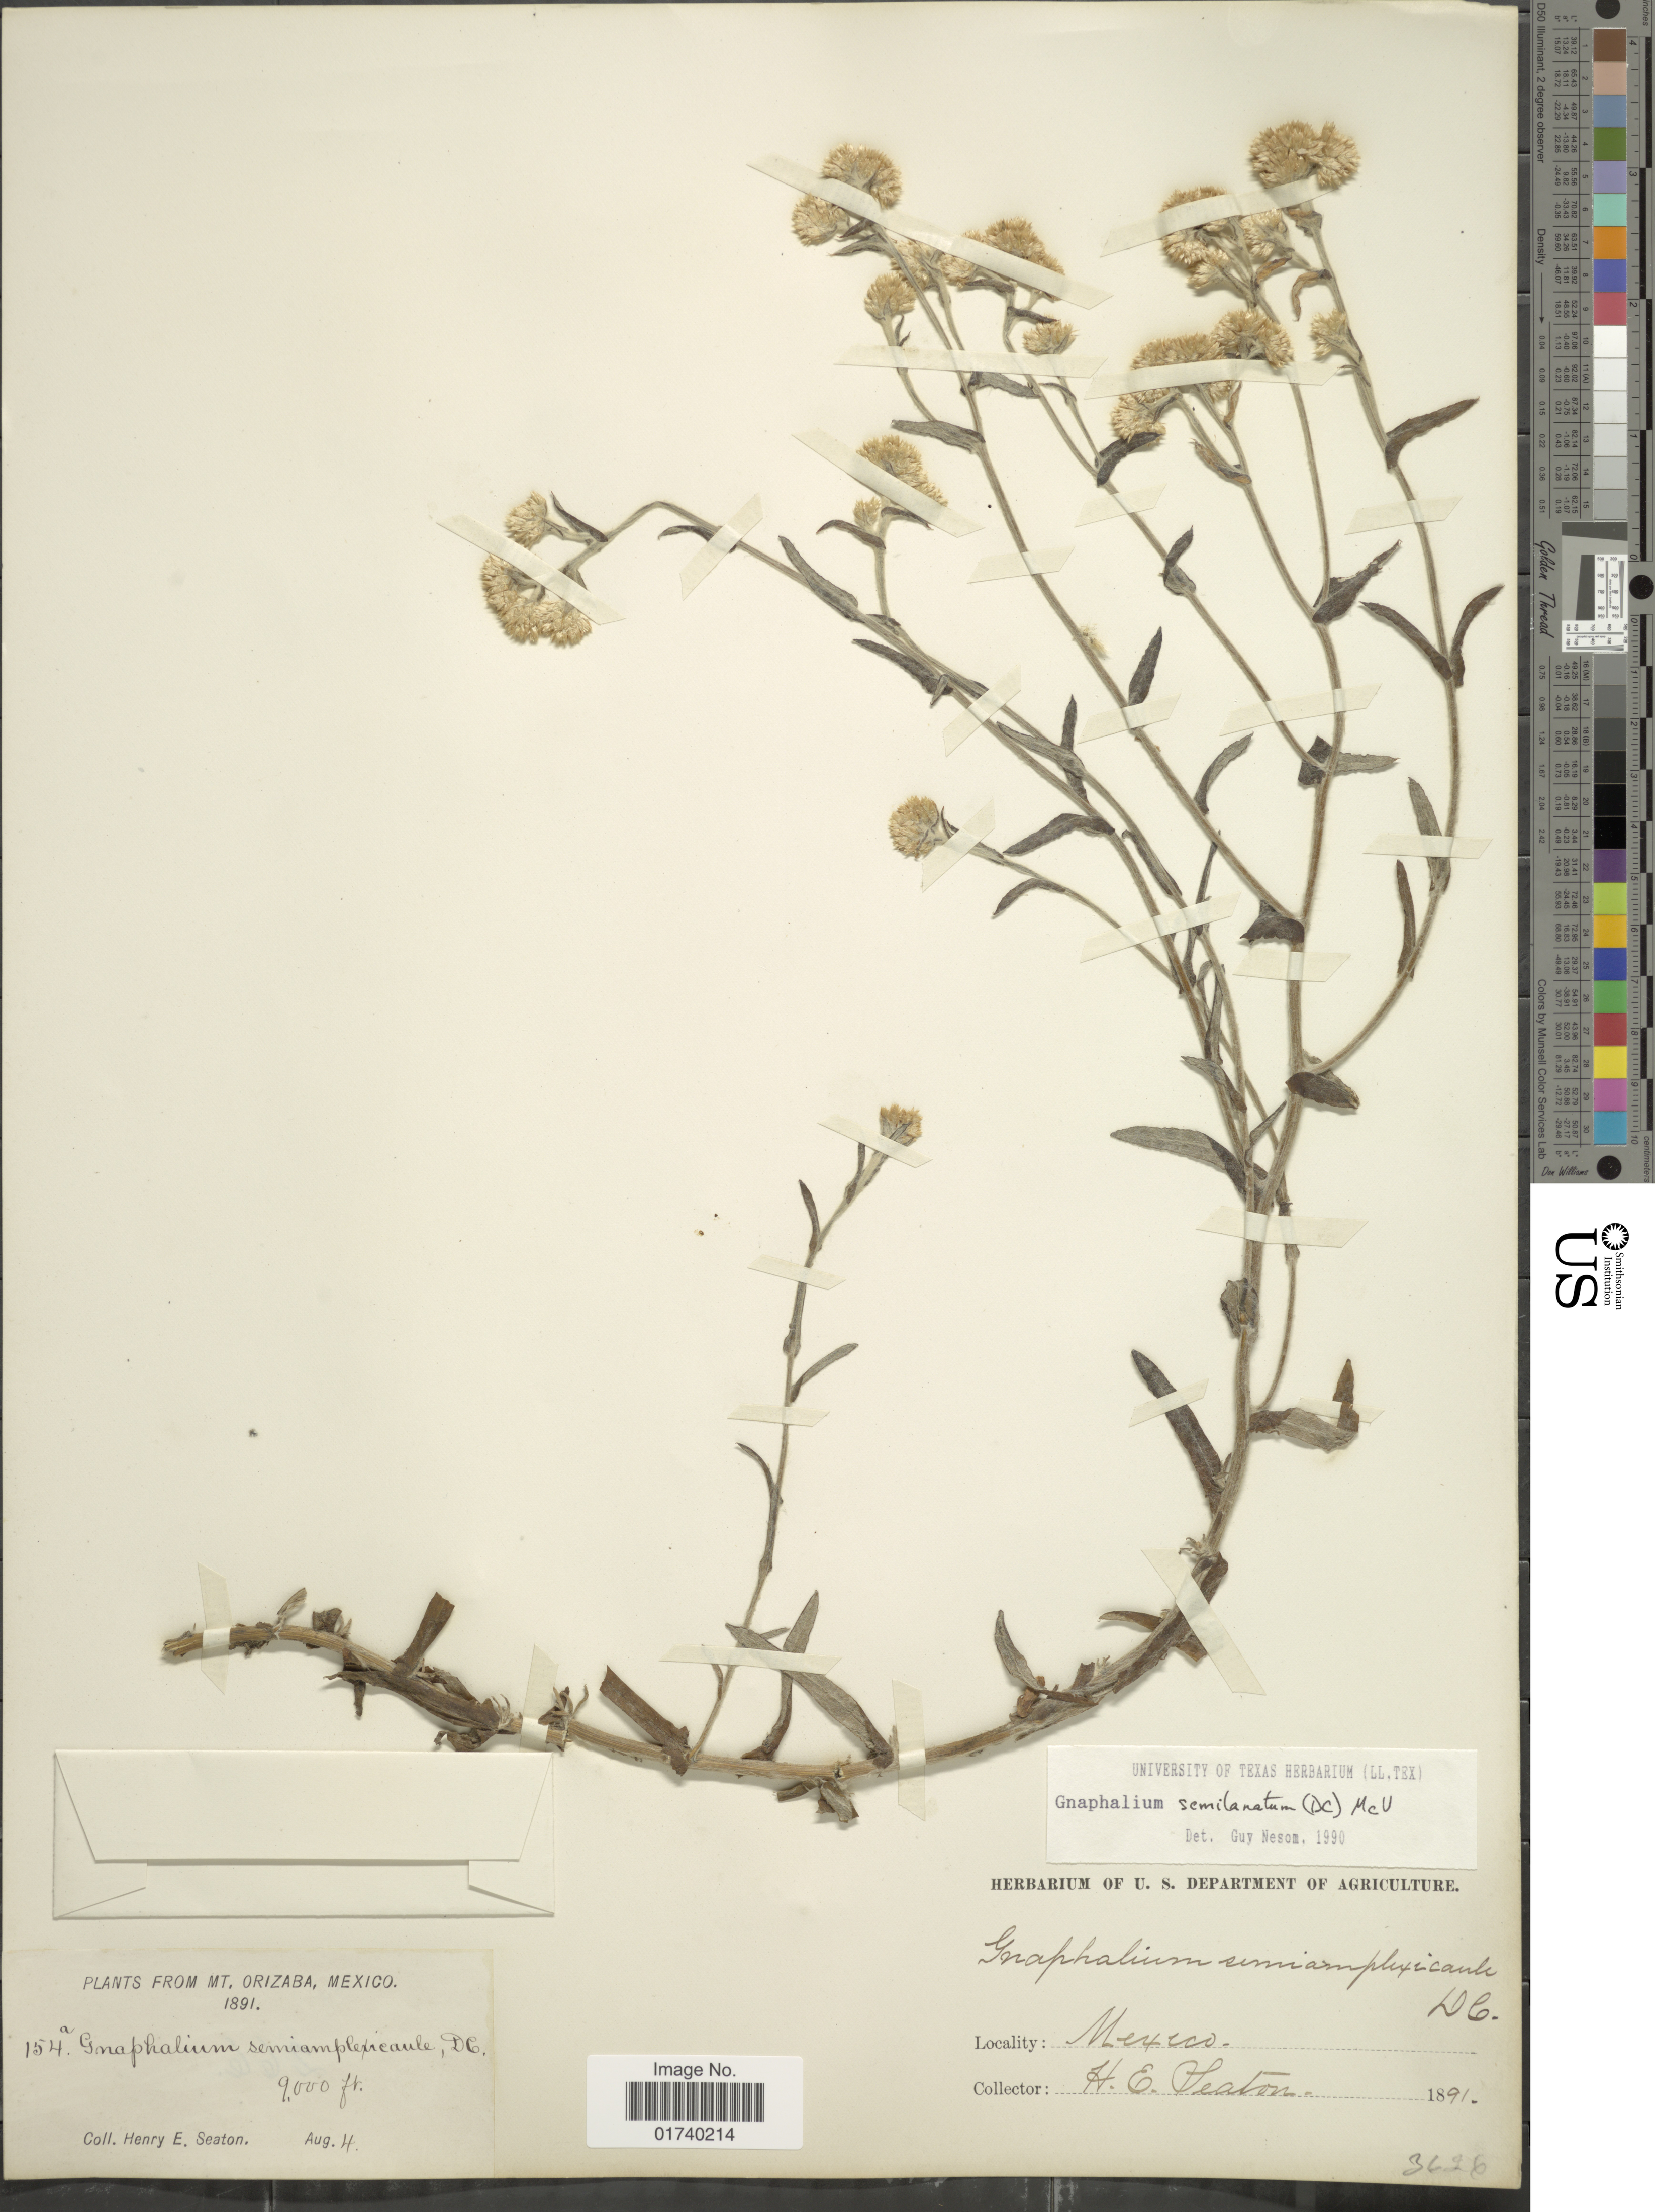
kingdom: Plantae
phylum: Tracheophyta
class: Magnoliopsida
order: Asterales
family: Asteraceae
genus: Pseudognaphalium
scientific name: Pseudognaphalium semilanatum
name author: (DC.) Anderb.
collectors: H. E. Seaton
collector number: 154 a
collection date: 1891-08-04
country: Mexico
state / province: México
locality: Mt. Orizaba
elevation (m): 2743